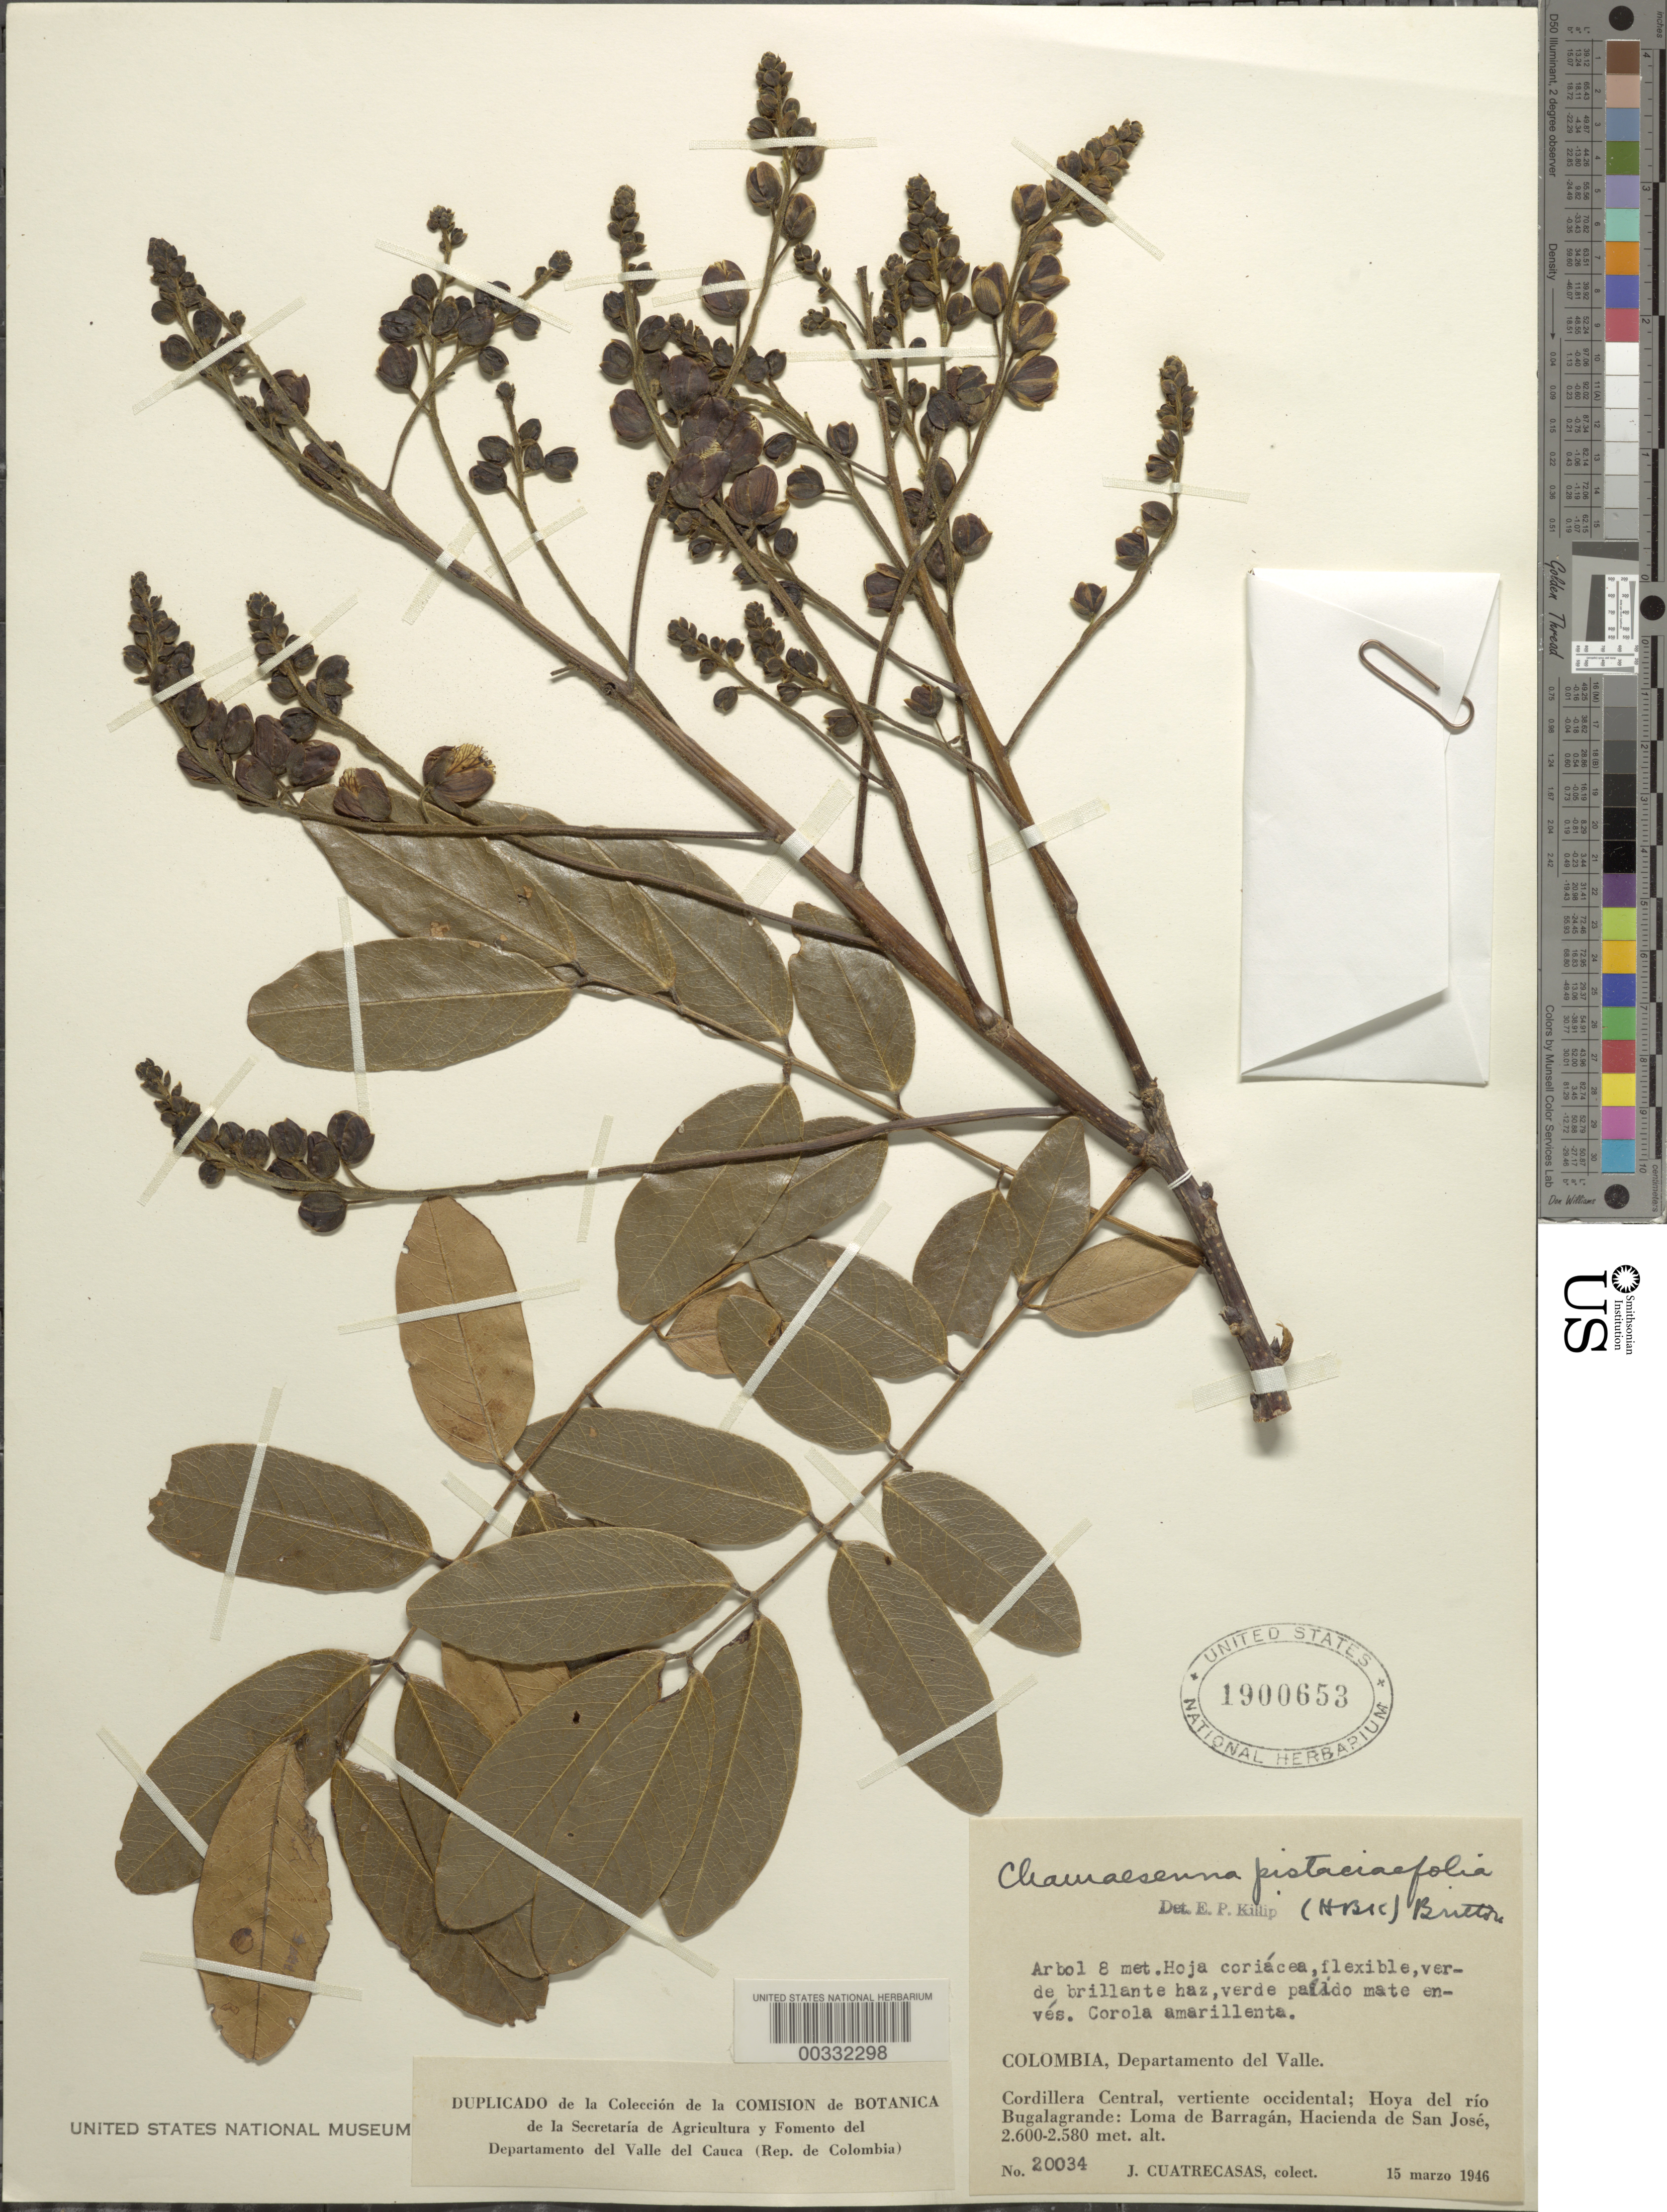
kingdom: Plantae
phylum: Tracheophyta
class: Magnoliopsida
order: Fabales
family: Fabaceae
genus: Senna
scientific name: Senna pistaciifolia var. pistaciifolia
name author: (Kunth) H.S. Irwin & Barneby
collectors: J. Cuatrecasas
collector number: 20034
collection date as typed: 15 Mar 1946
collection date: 1946-03-15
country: Colombia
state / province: Valle del Cauca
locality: Cordillera Central; Vertiente Occidental; Hoya del Rio Bugla Grande; Hacienda de San Jose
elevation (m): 2580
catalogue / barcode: US 1900653